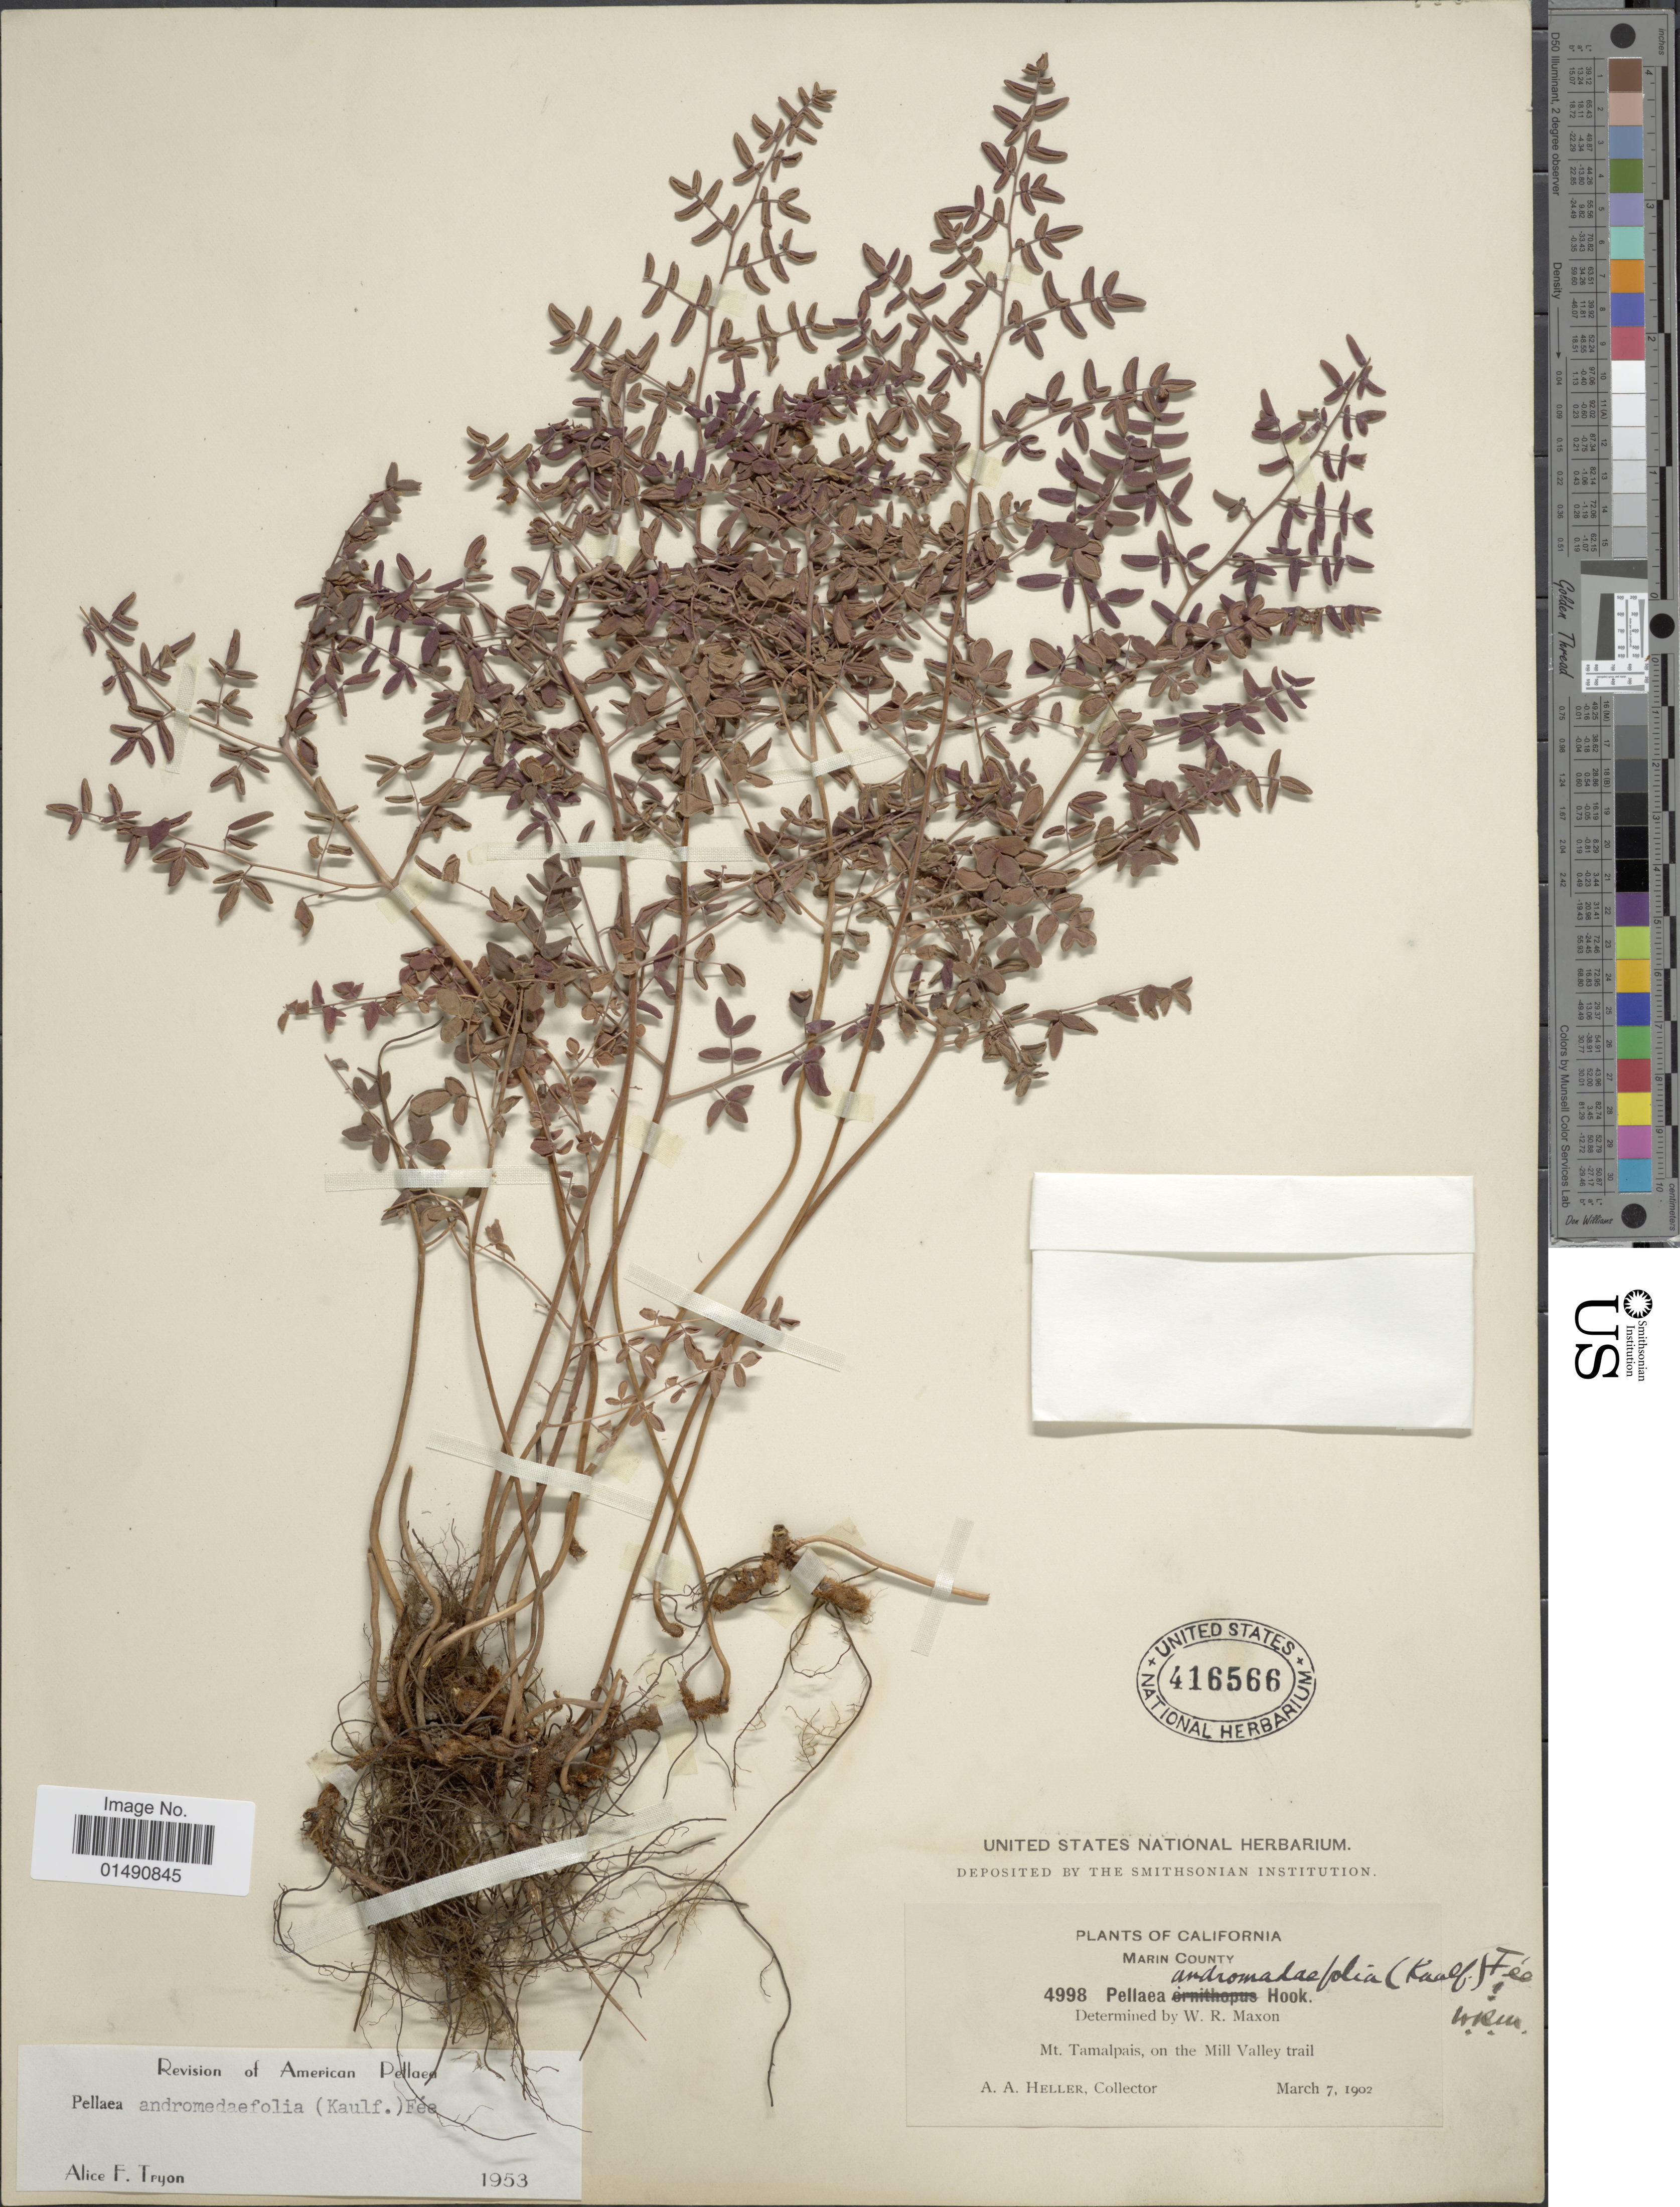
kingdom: Plantae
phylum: Tracheophyta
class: Polypodiopsida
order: Polypodiales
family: Pteridaceae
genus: Pellaea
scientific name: Pellaea andromedifolia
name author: (Kaulf.) Fée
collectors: A. A. Heller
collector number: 4998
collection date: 1902-03-07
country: United States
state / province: California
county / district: Marin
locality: Marin County, Mt. Tamalpais, on the Mill Valley trail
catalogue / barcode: US 416566